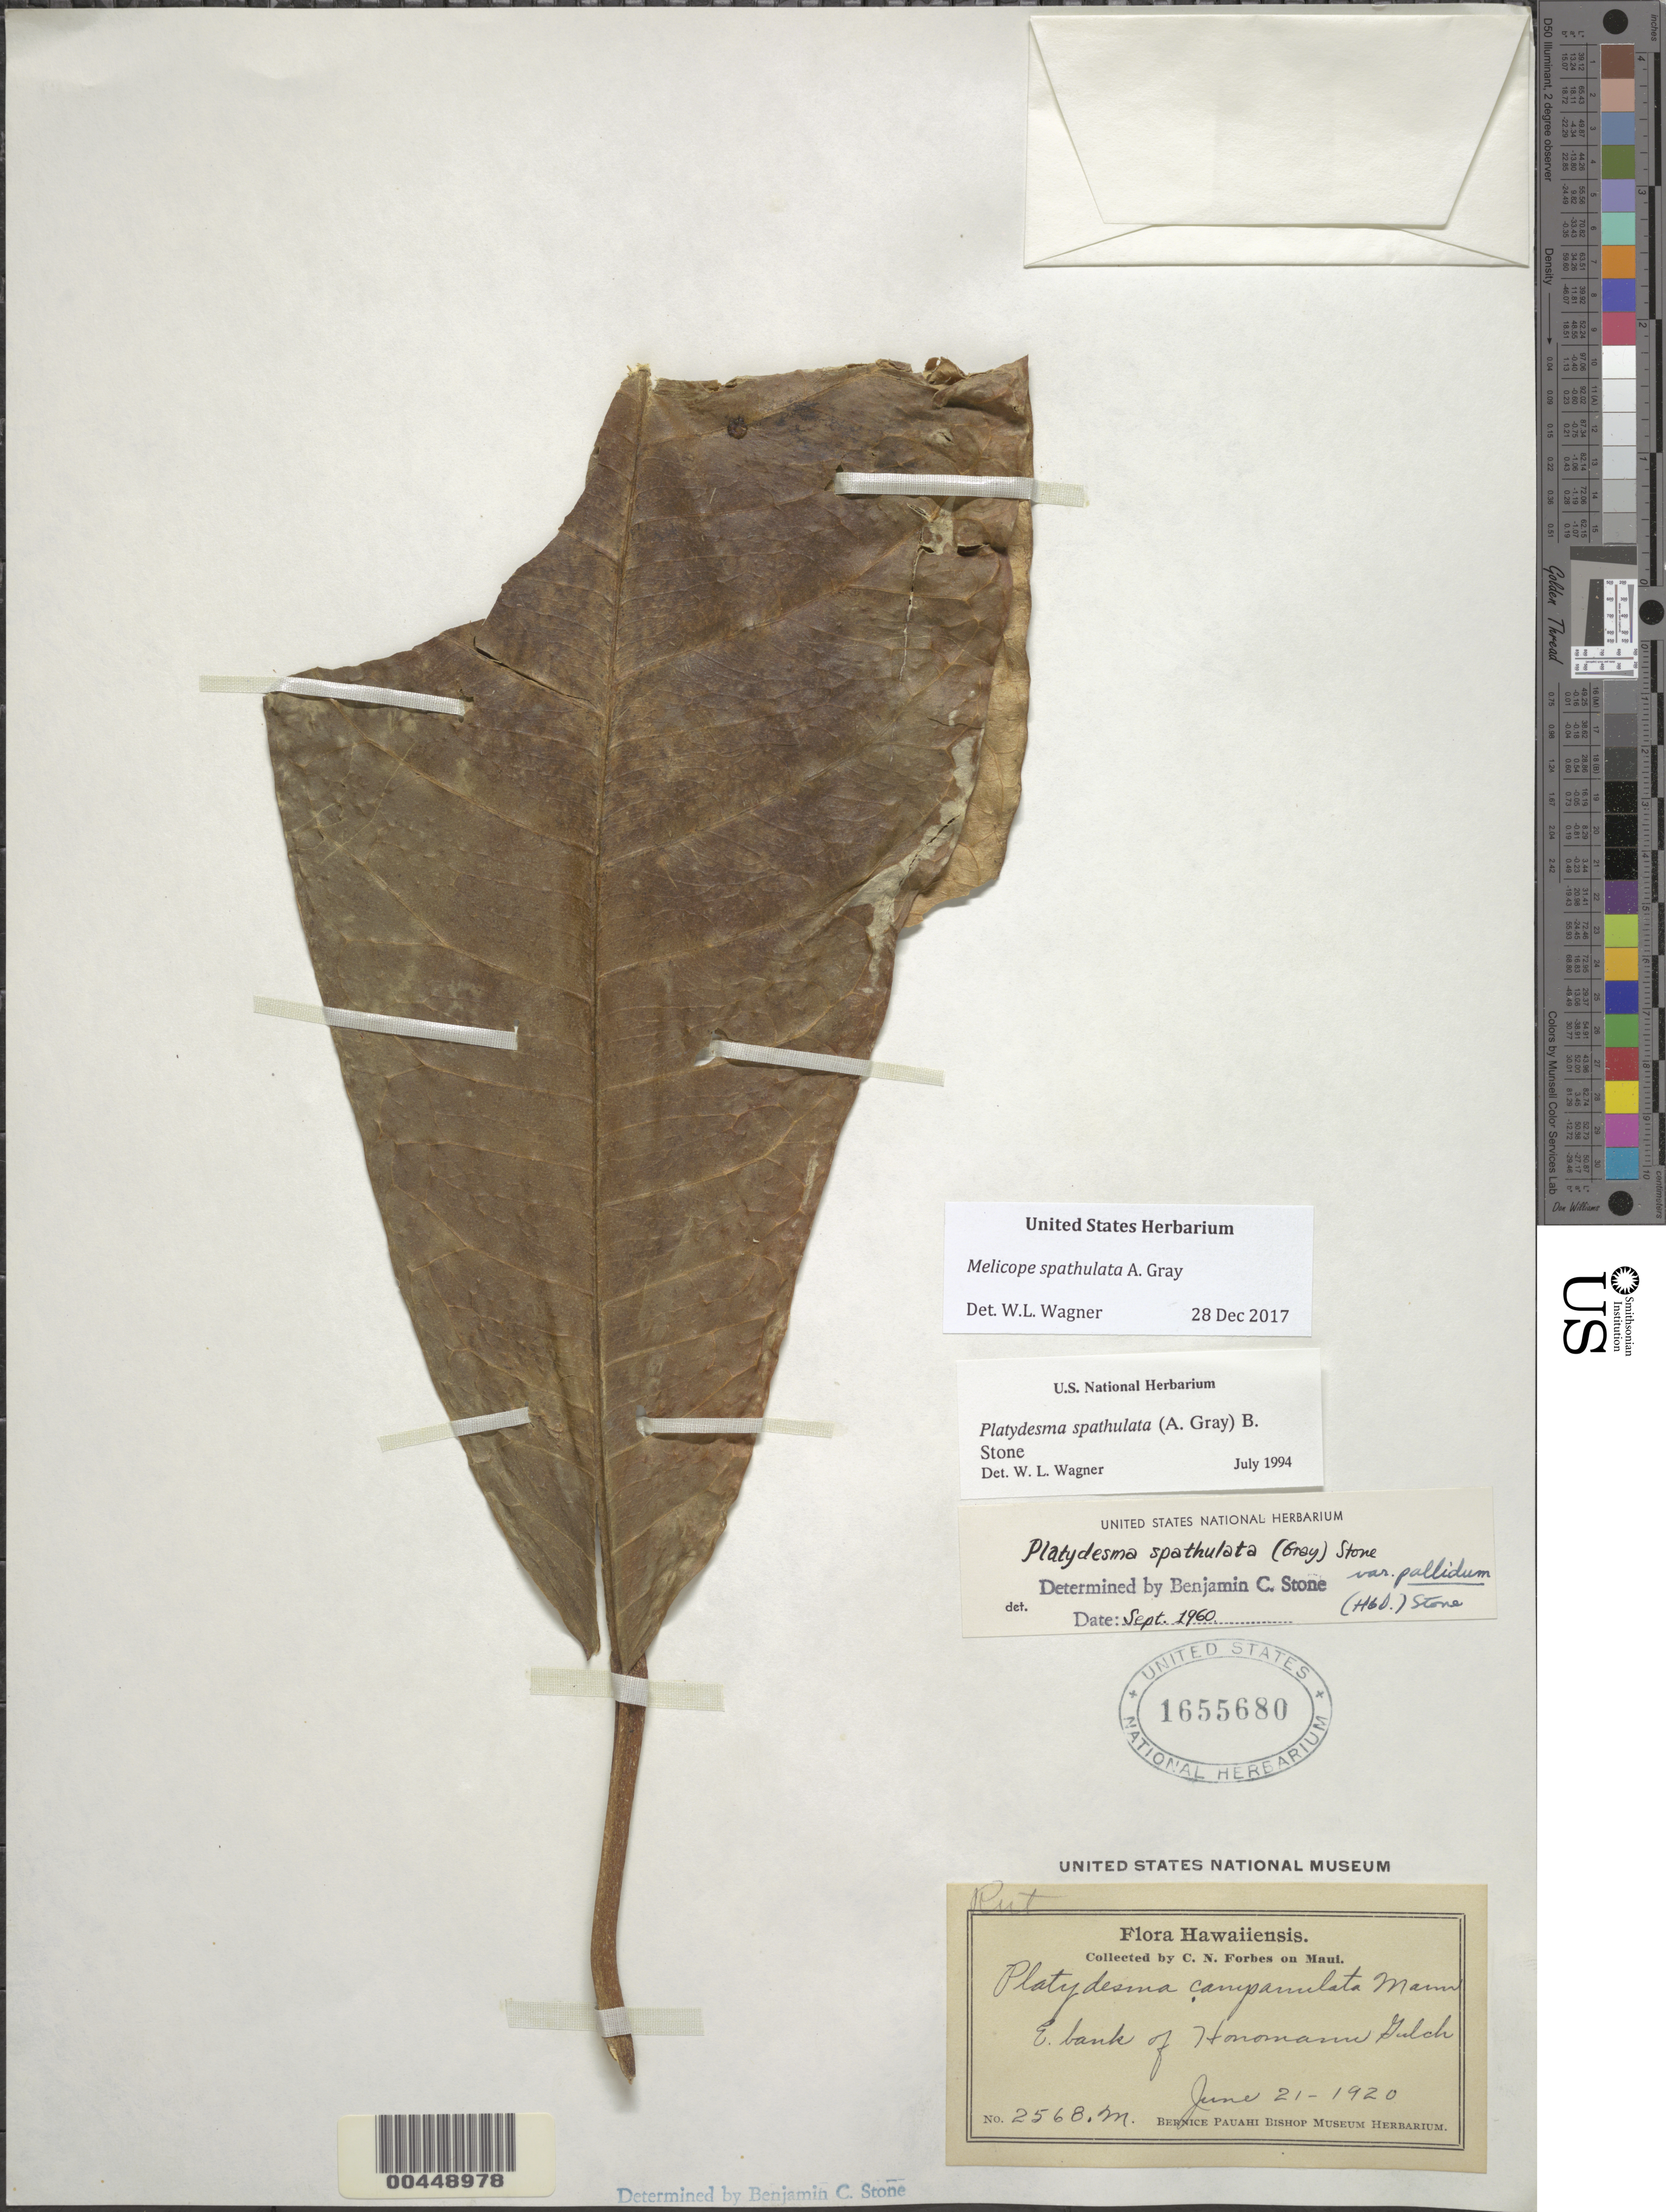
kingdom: Plantae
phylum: Tracheophyta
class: Magnoliopsida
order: Sapindales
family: Rutaceae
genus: Melicope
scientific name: Melicope spathulata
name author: A. Gray in Wilkes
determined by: Wagner, W. L., (BOT), Smithsonian Institution - National Museum of Natural History (UNITED STATES)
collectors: C. N. Forbes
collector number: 2568.M.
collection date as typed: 21 Jun 1920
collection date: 1920-06-21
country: United States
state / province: Hawaii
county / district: Maui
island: Maui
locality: E bank of Honomanu Gulch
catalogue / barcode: US 1655680